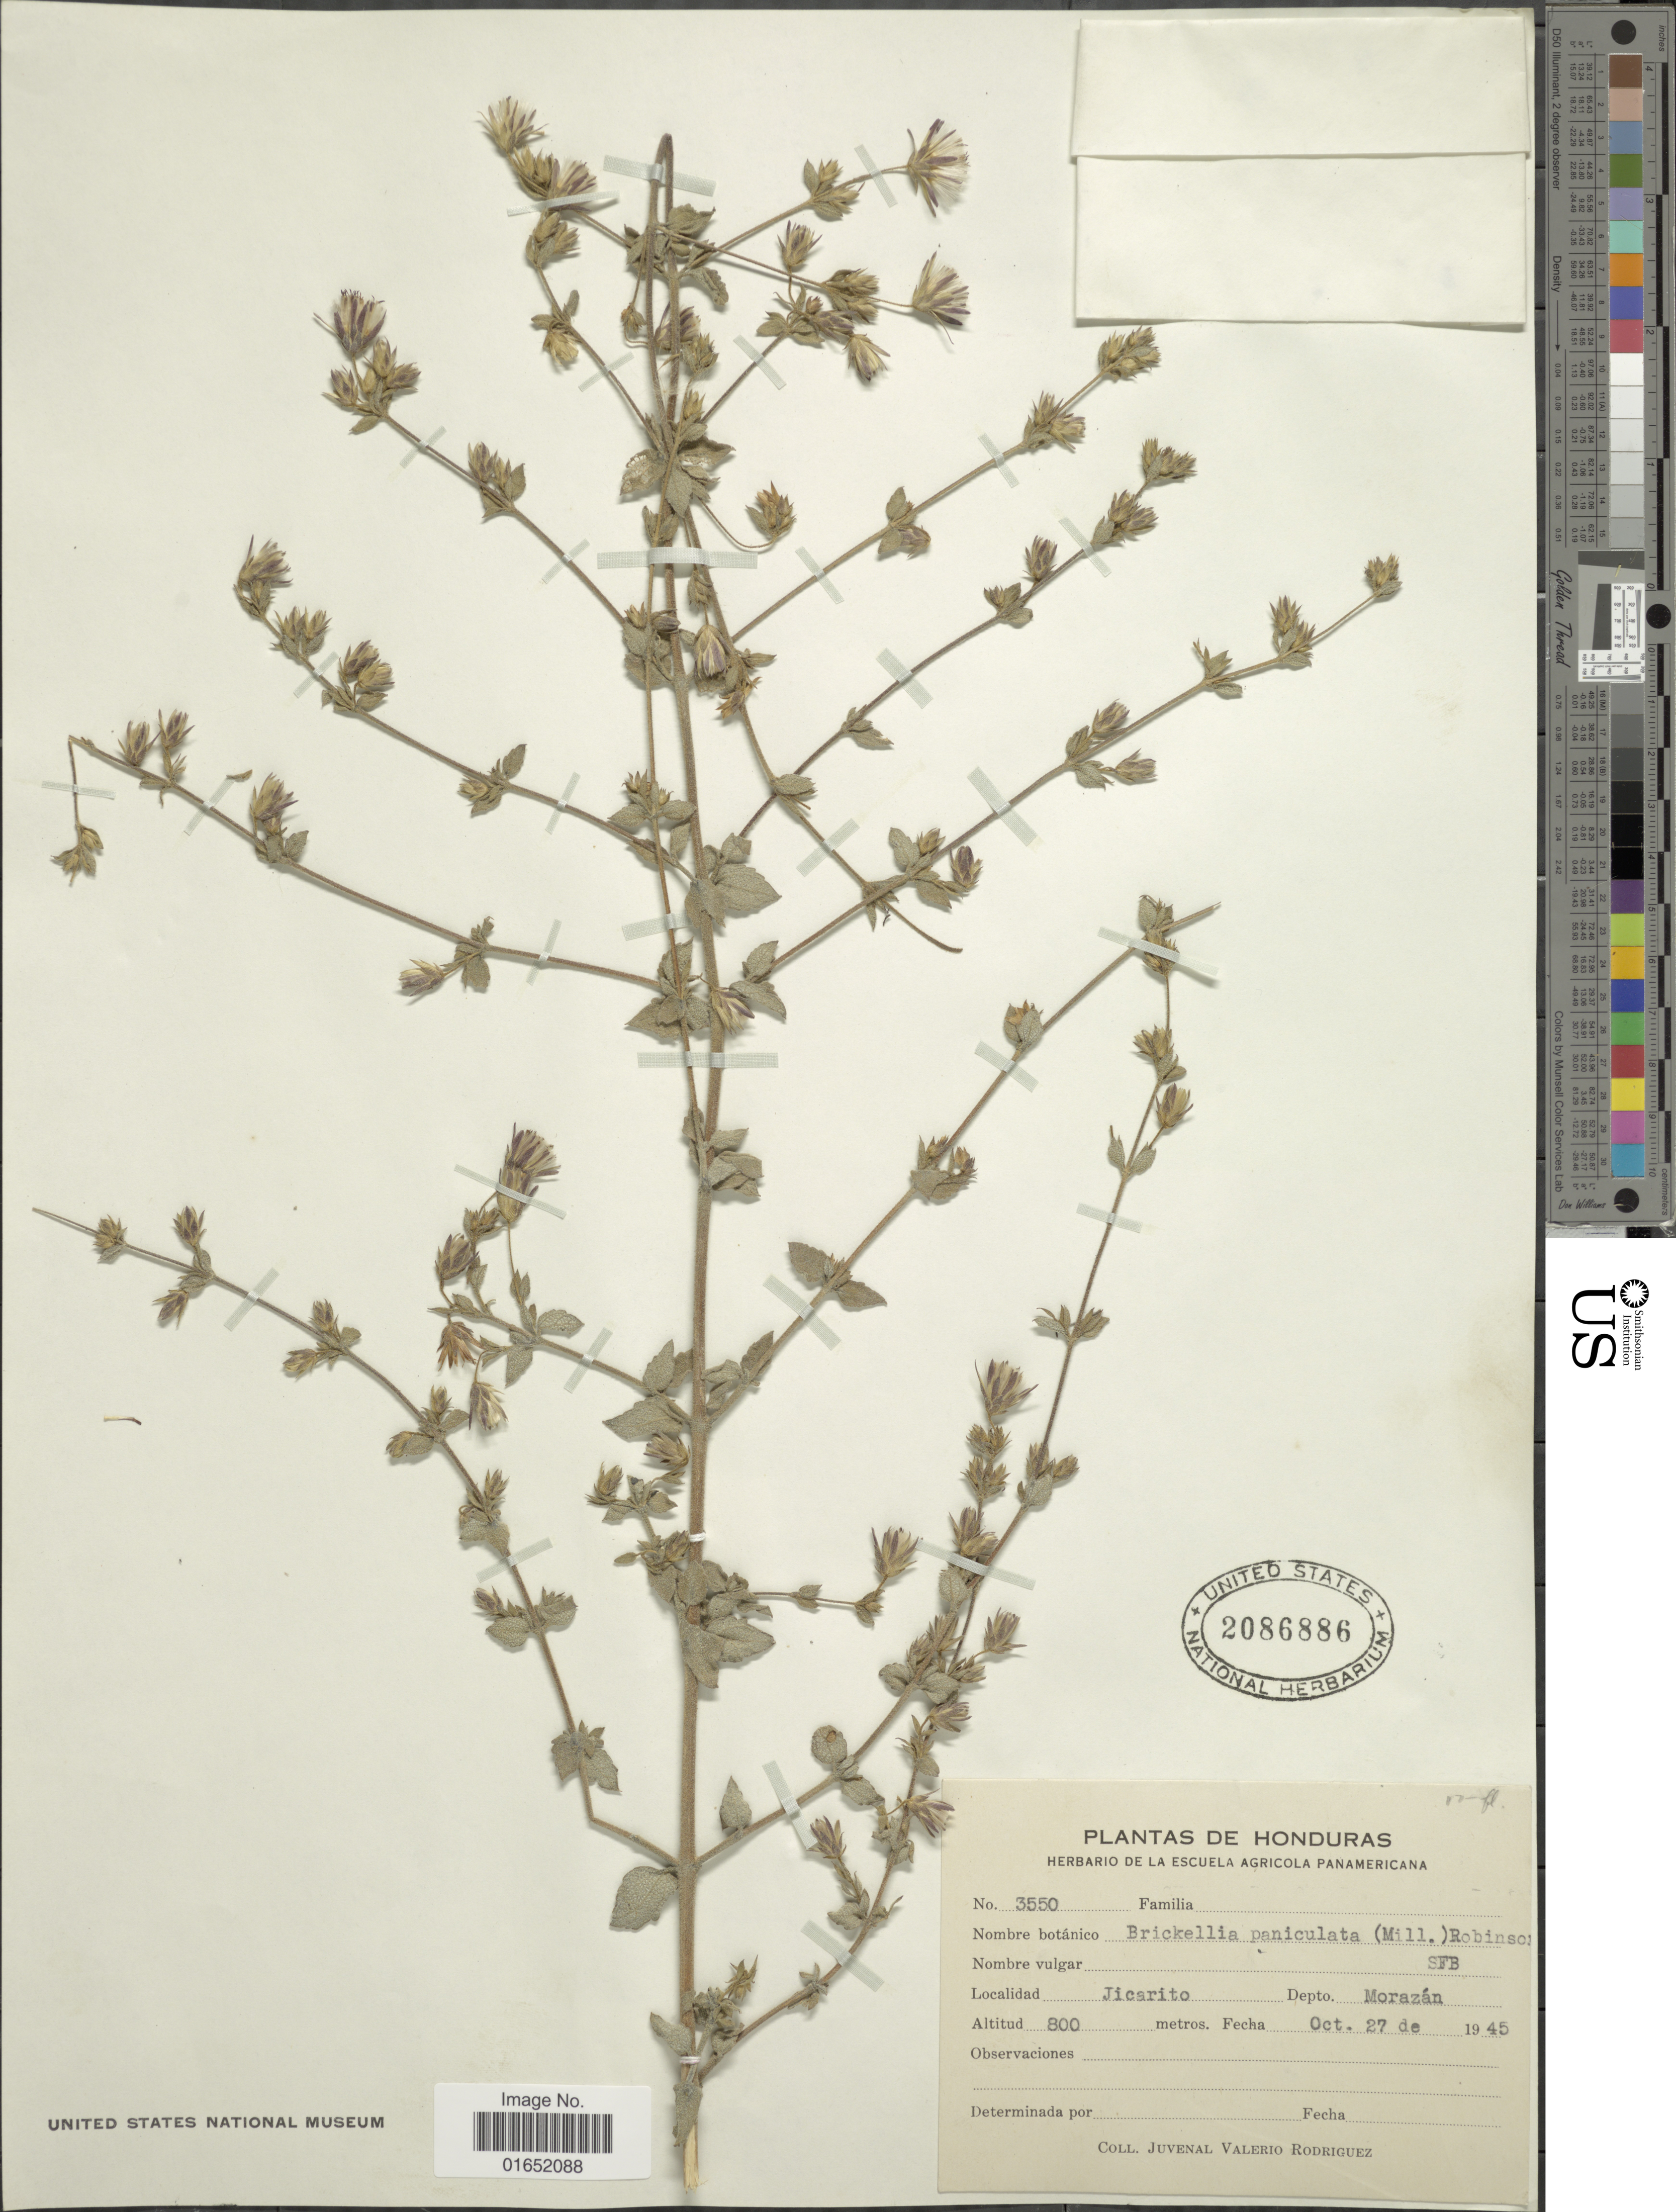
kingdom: Plantae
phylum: Tracheophyta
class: Magnoliopsida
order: Asterales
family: Asteraceae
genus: Brickellia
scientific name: Brickellia paniculata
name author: (Mill.) B.L. Rob.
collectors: J. Rodriguez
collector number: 3550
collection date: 1945-10-27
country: Honduras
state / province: Fco. Morazán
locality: Jicarito, Depto. Morazán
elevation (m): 800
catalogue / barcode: US 2086886